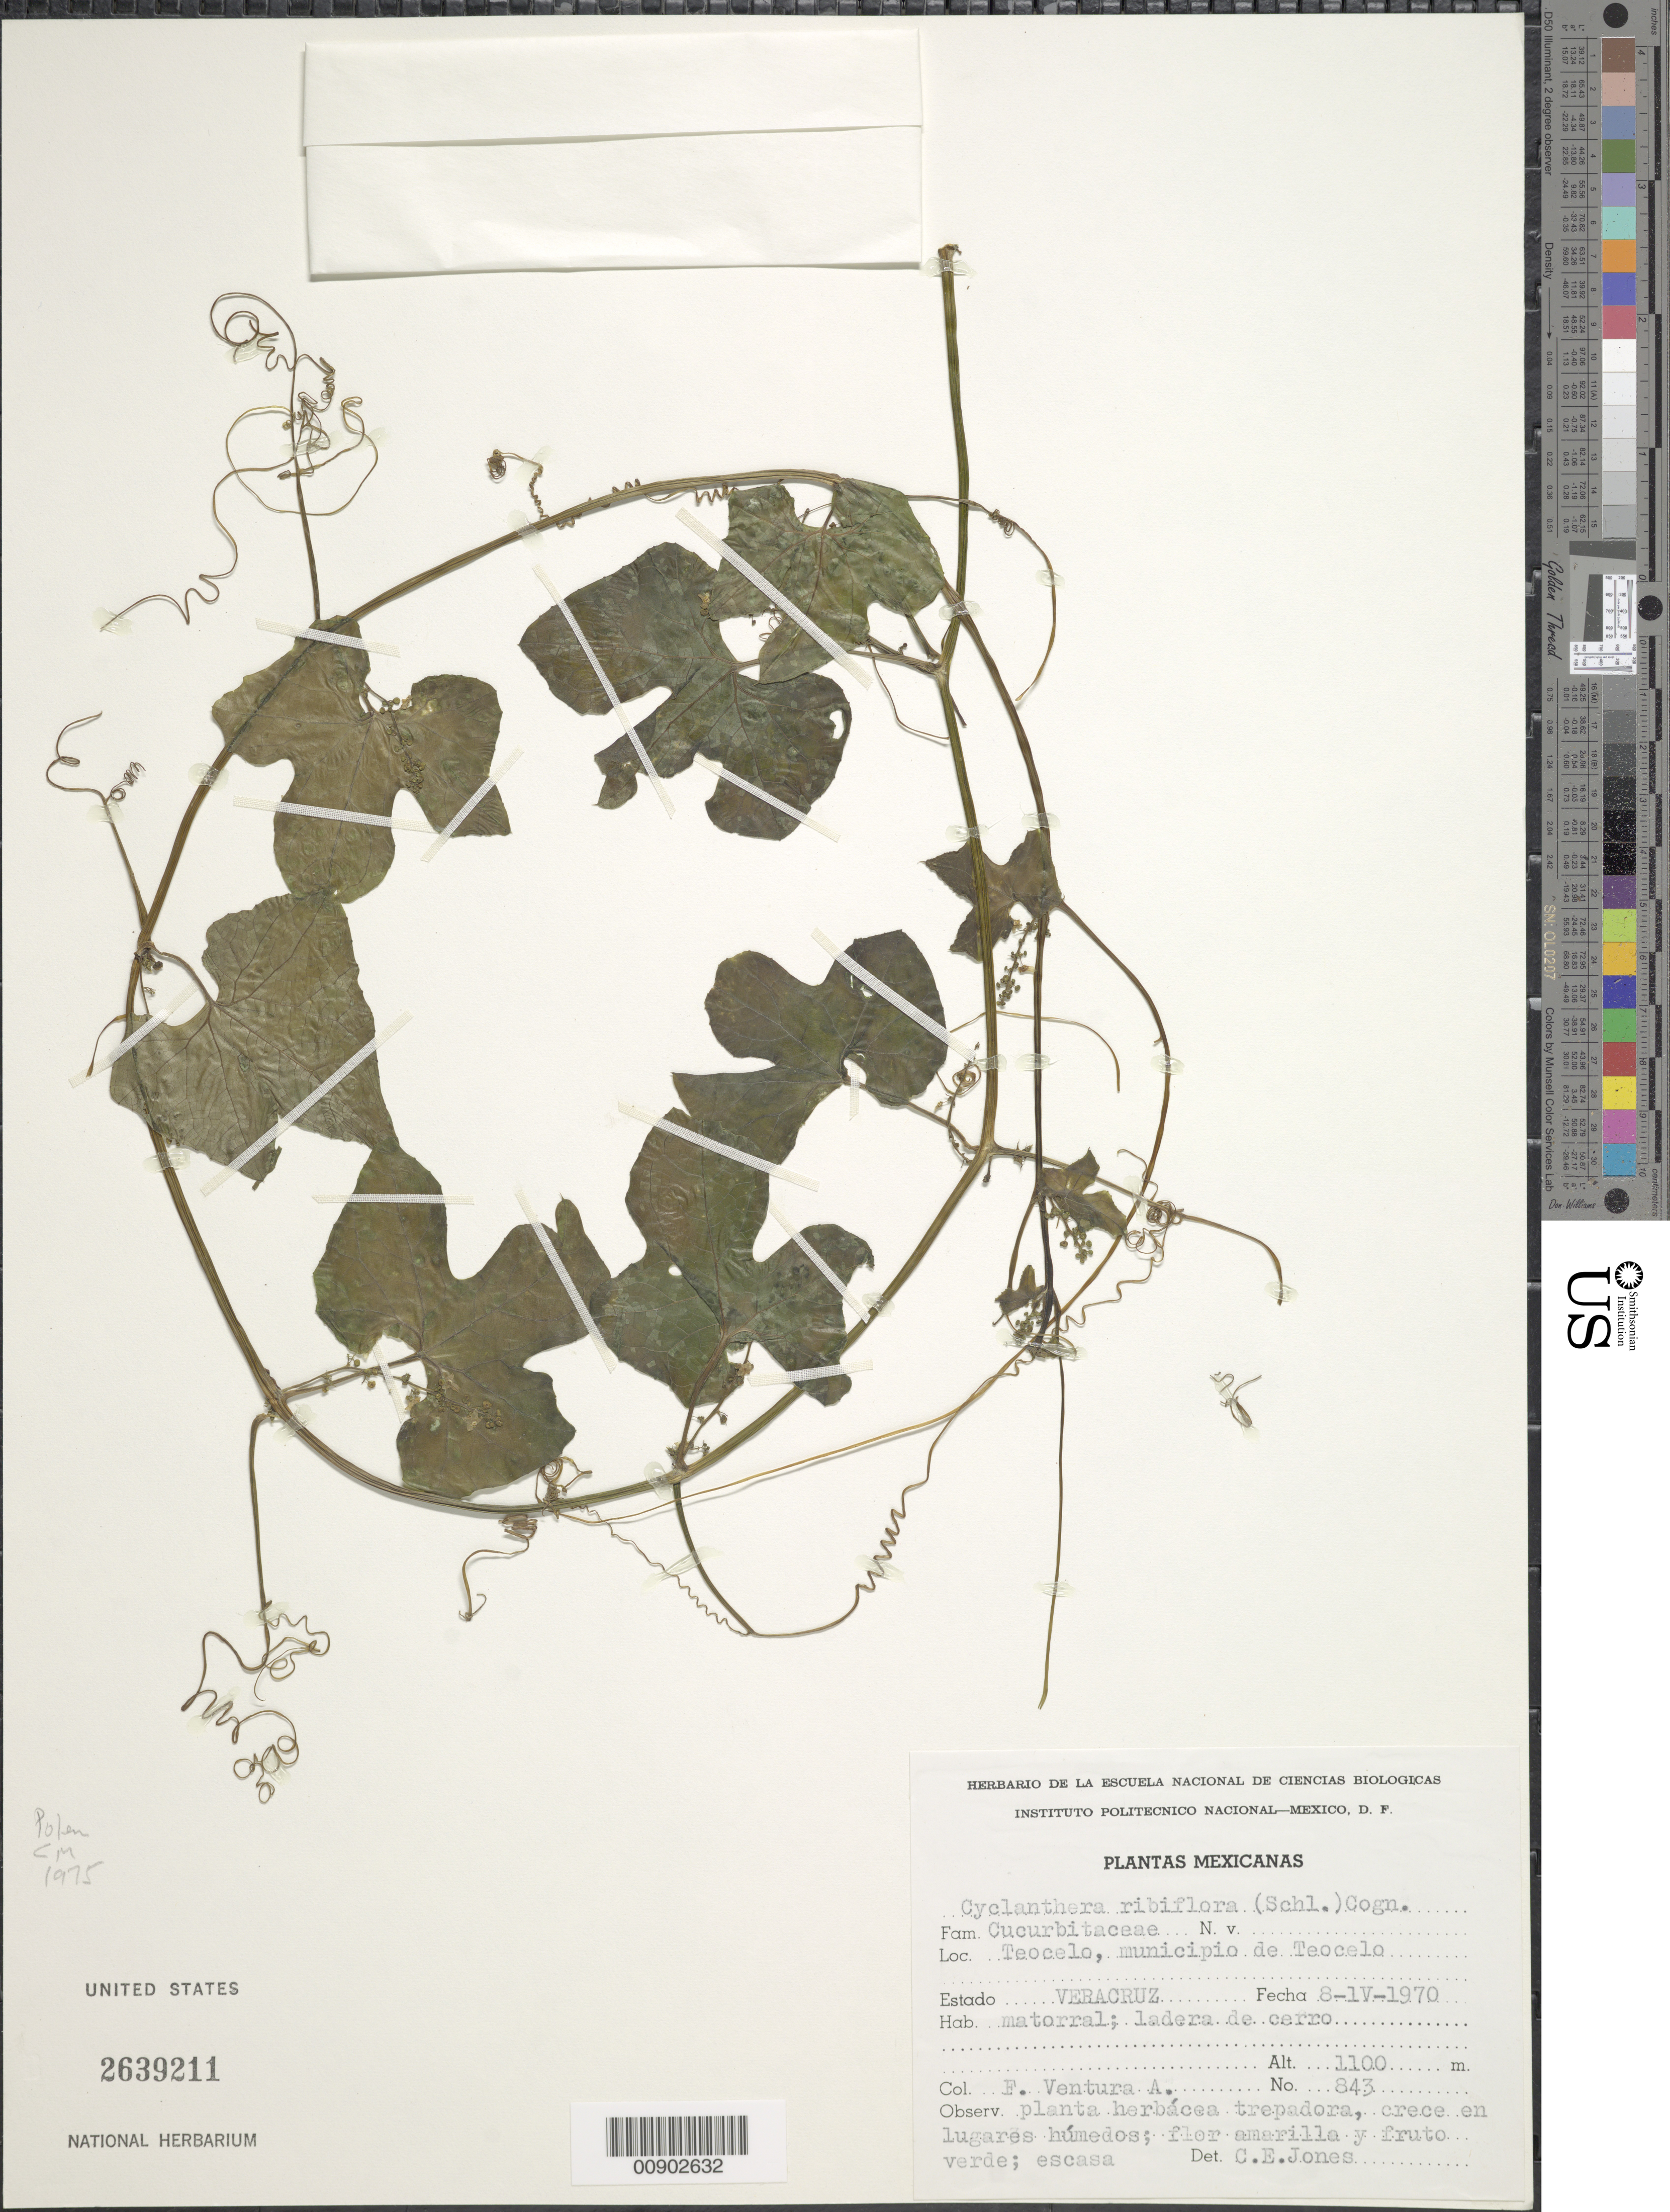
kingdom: Plantae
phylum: Tracheophyta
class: Magnoliopsida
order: Cucurbitales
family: Cucurbitaceae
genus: Cyclanthera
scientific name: Cyclanthera ribiflora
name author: (Schltdl.) Cogn.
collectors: F. Ventura A.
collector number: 843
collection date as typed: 08 Apr 1970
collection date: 1970-04-08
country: Mexico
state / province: Veracruz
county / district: Teocelo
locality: Teocelo, Municipio de Teocelo, Veracruz.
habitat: Matorral; ladera de cerro. Crece en sitios húmedos.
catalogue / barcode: US 2639211